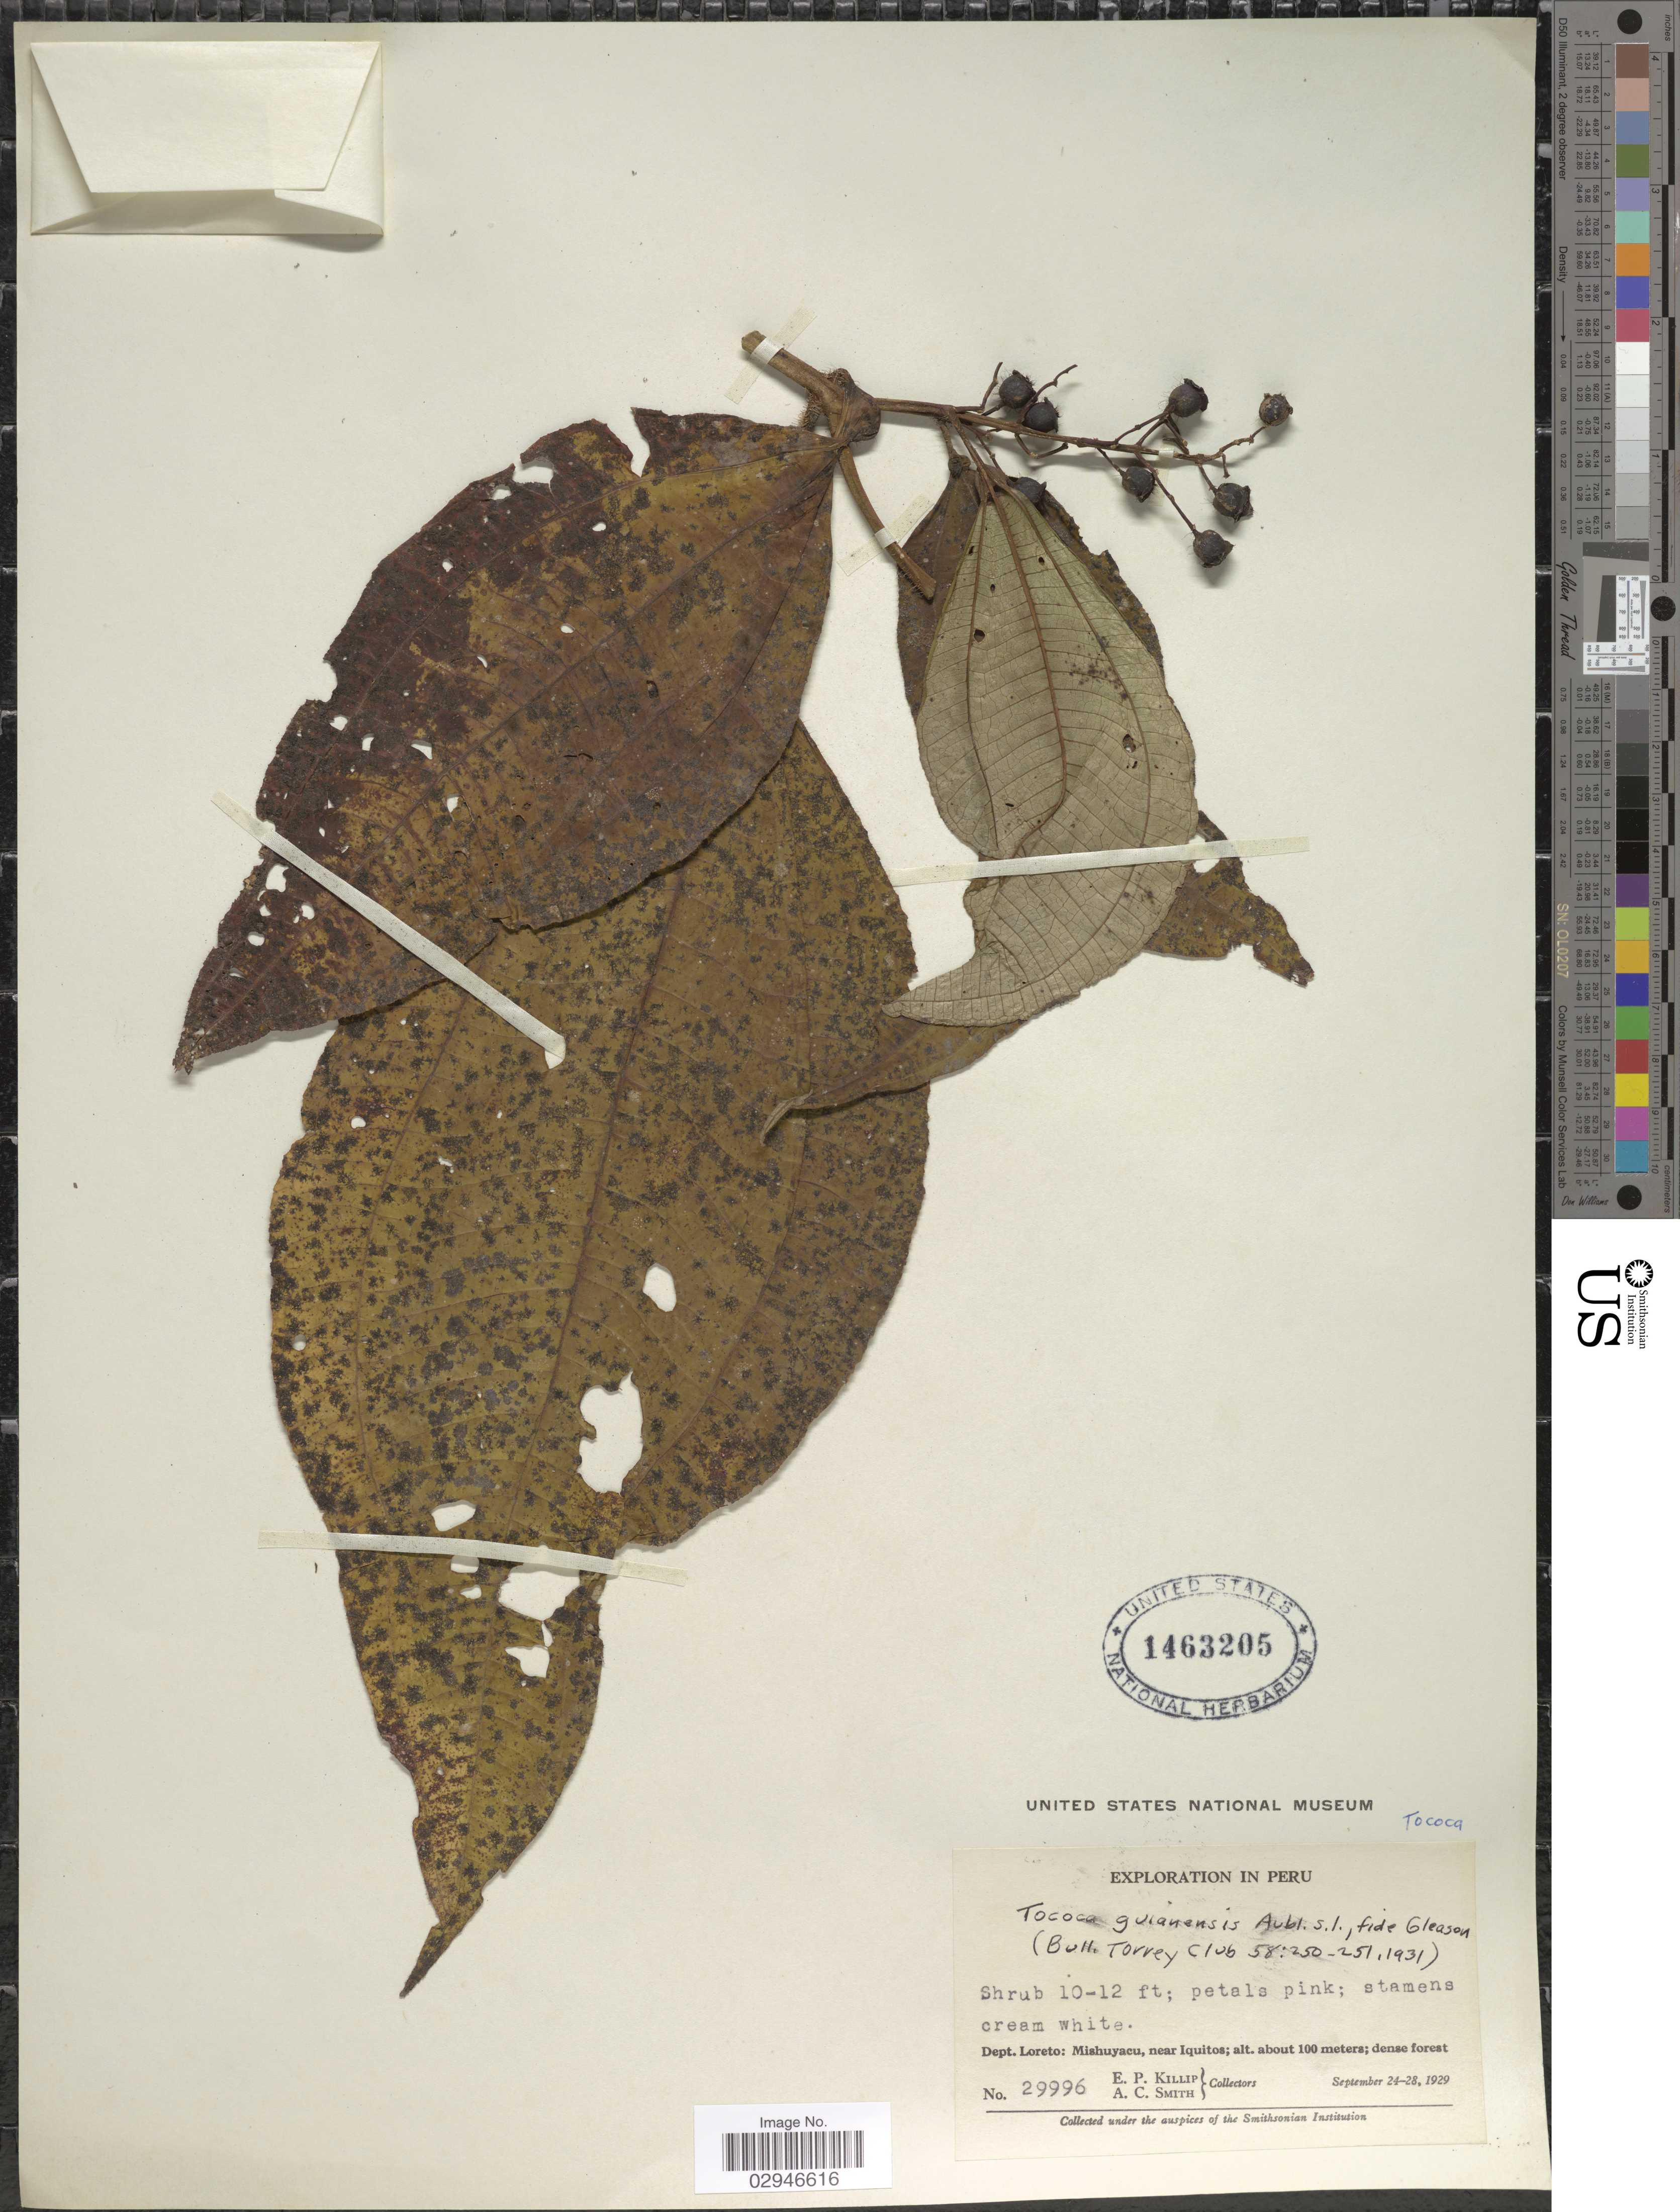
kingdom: Plantae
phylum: Tracheophyta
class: Magnoliopsida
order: Myrtales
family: Melastomataceae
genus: Tococa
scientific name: Tococa guianensis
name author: Aubl.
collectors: E. P. Killip & A. C. Smith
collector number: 29996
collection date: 1929-09-24/1929-09-28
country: Peru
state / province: Loreto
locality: Dept. Loreto, Mishuyacu, near Iquitos.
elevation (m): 100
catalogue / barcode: US 1463205